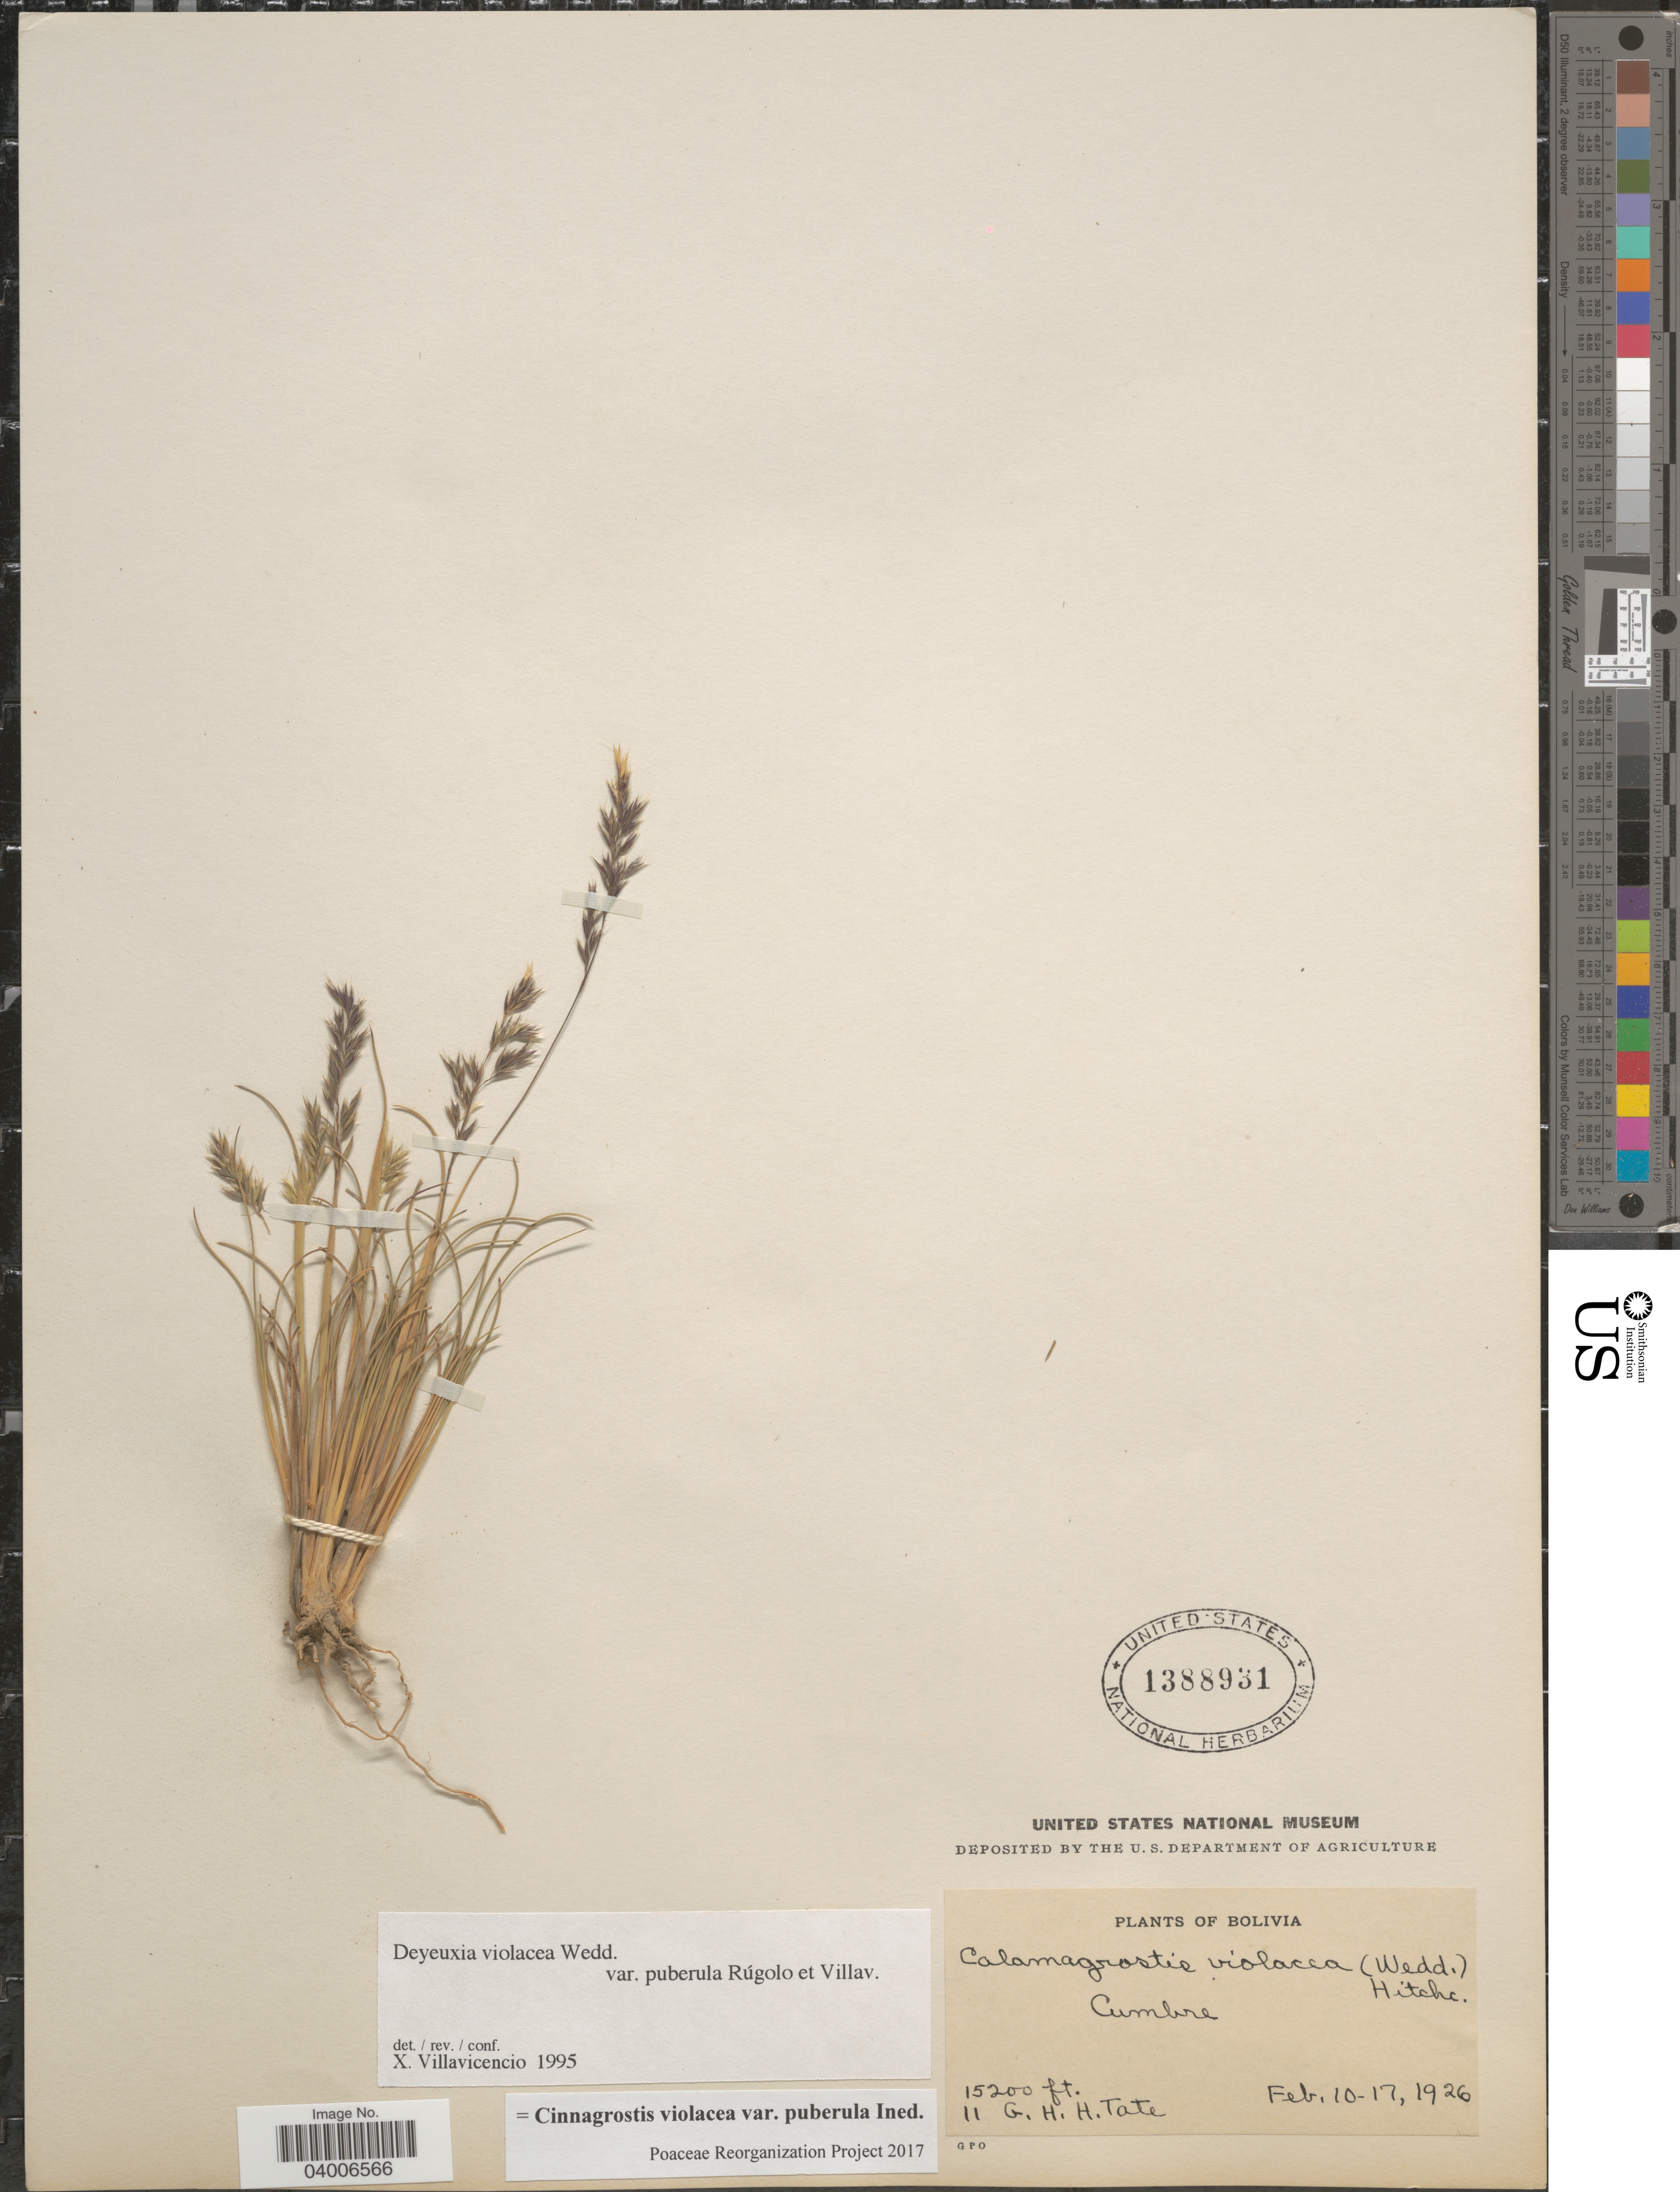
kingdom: Plantae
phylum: Tracheophyta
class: Liliopsida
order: Poales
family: Poaceae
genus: Cinnagrostis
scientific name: Cinnagrostis violacea var. puberula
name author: (Rúgolo & Villav.) P.M. Peterson et al.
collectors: G. H. H.Tate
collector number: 11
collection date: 1926-02-10/1926-02-17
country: Bolivia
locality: Cumbre.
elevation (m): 4633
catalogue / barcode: US 1388931